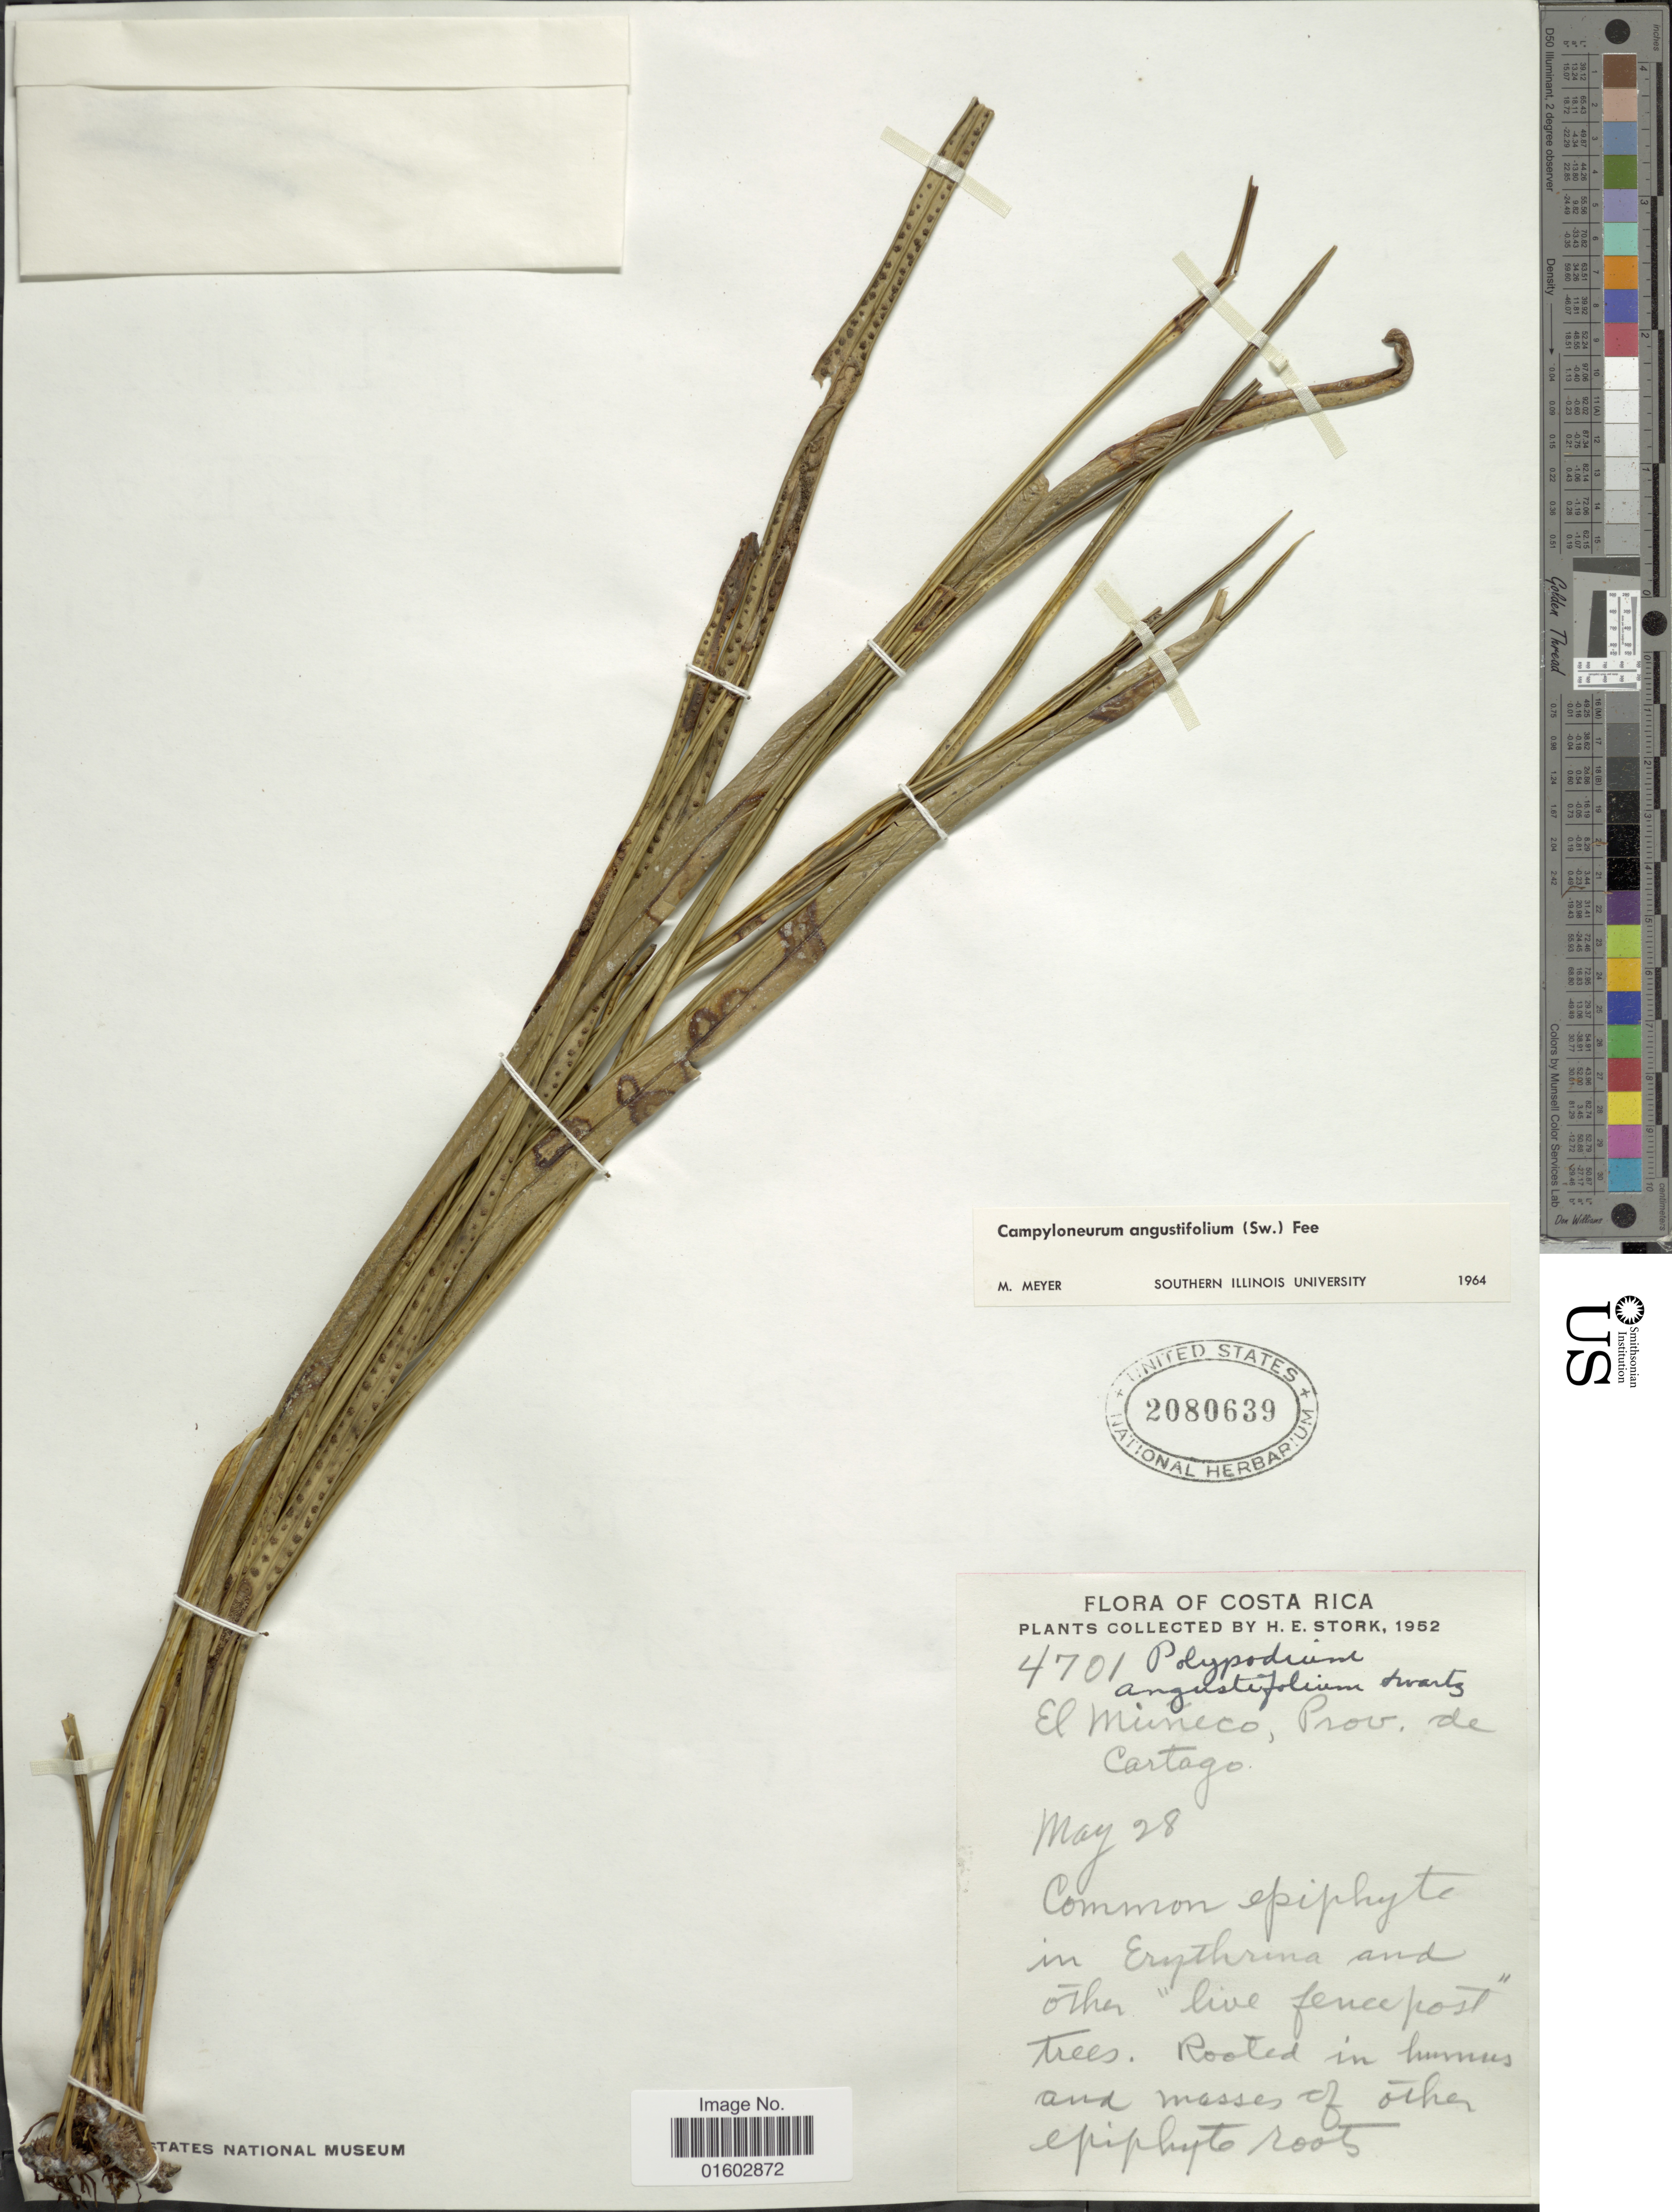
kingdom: Plantae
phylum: Tracheophyta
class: Polypodiopsida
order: Polypodiales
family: Polypodiaceae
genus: Campyloneurum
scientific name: Campyloneurum angustifolium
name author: (Sw.) Fée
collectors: H. E. Stork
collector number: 4701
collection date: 1952-05-28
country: Costa Rica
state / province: Cartago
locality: El Muñeco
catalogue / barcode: US 2080639